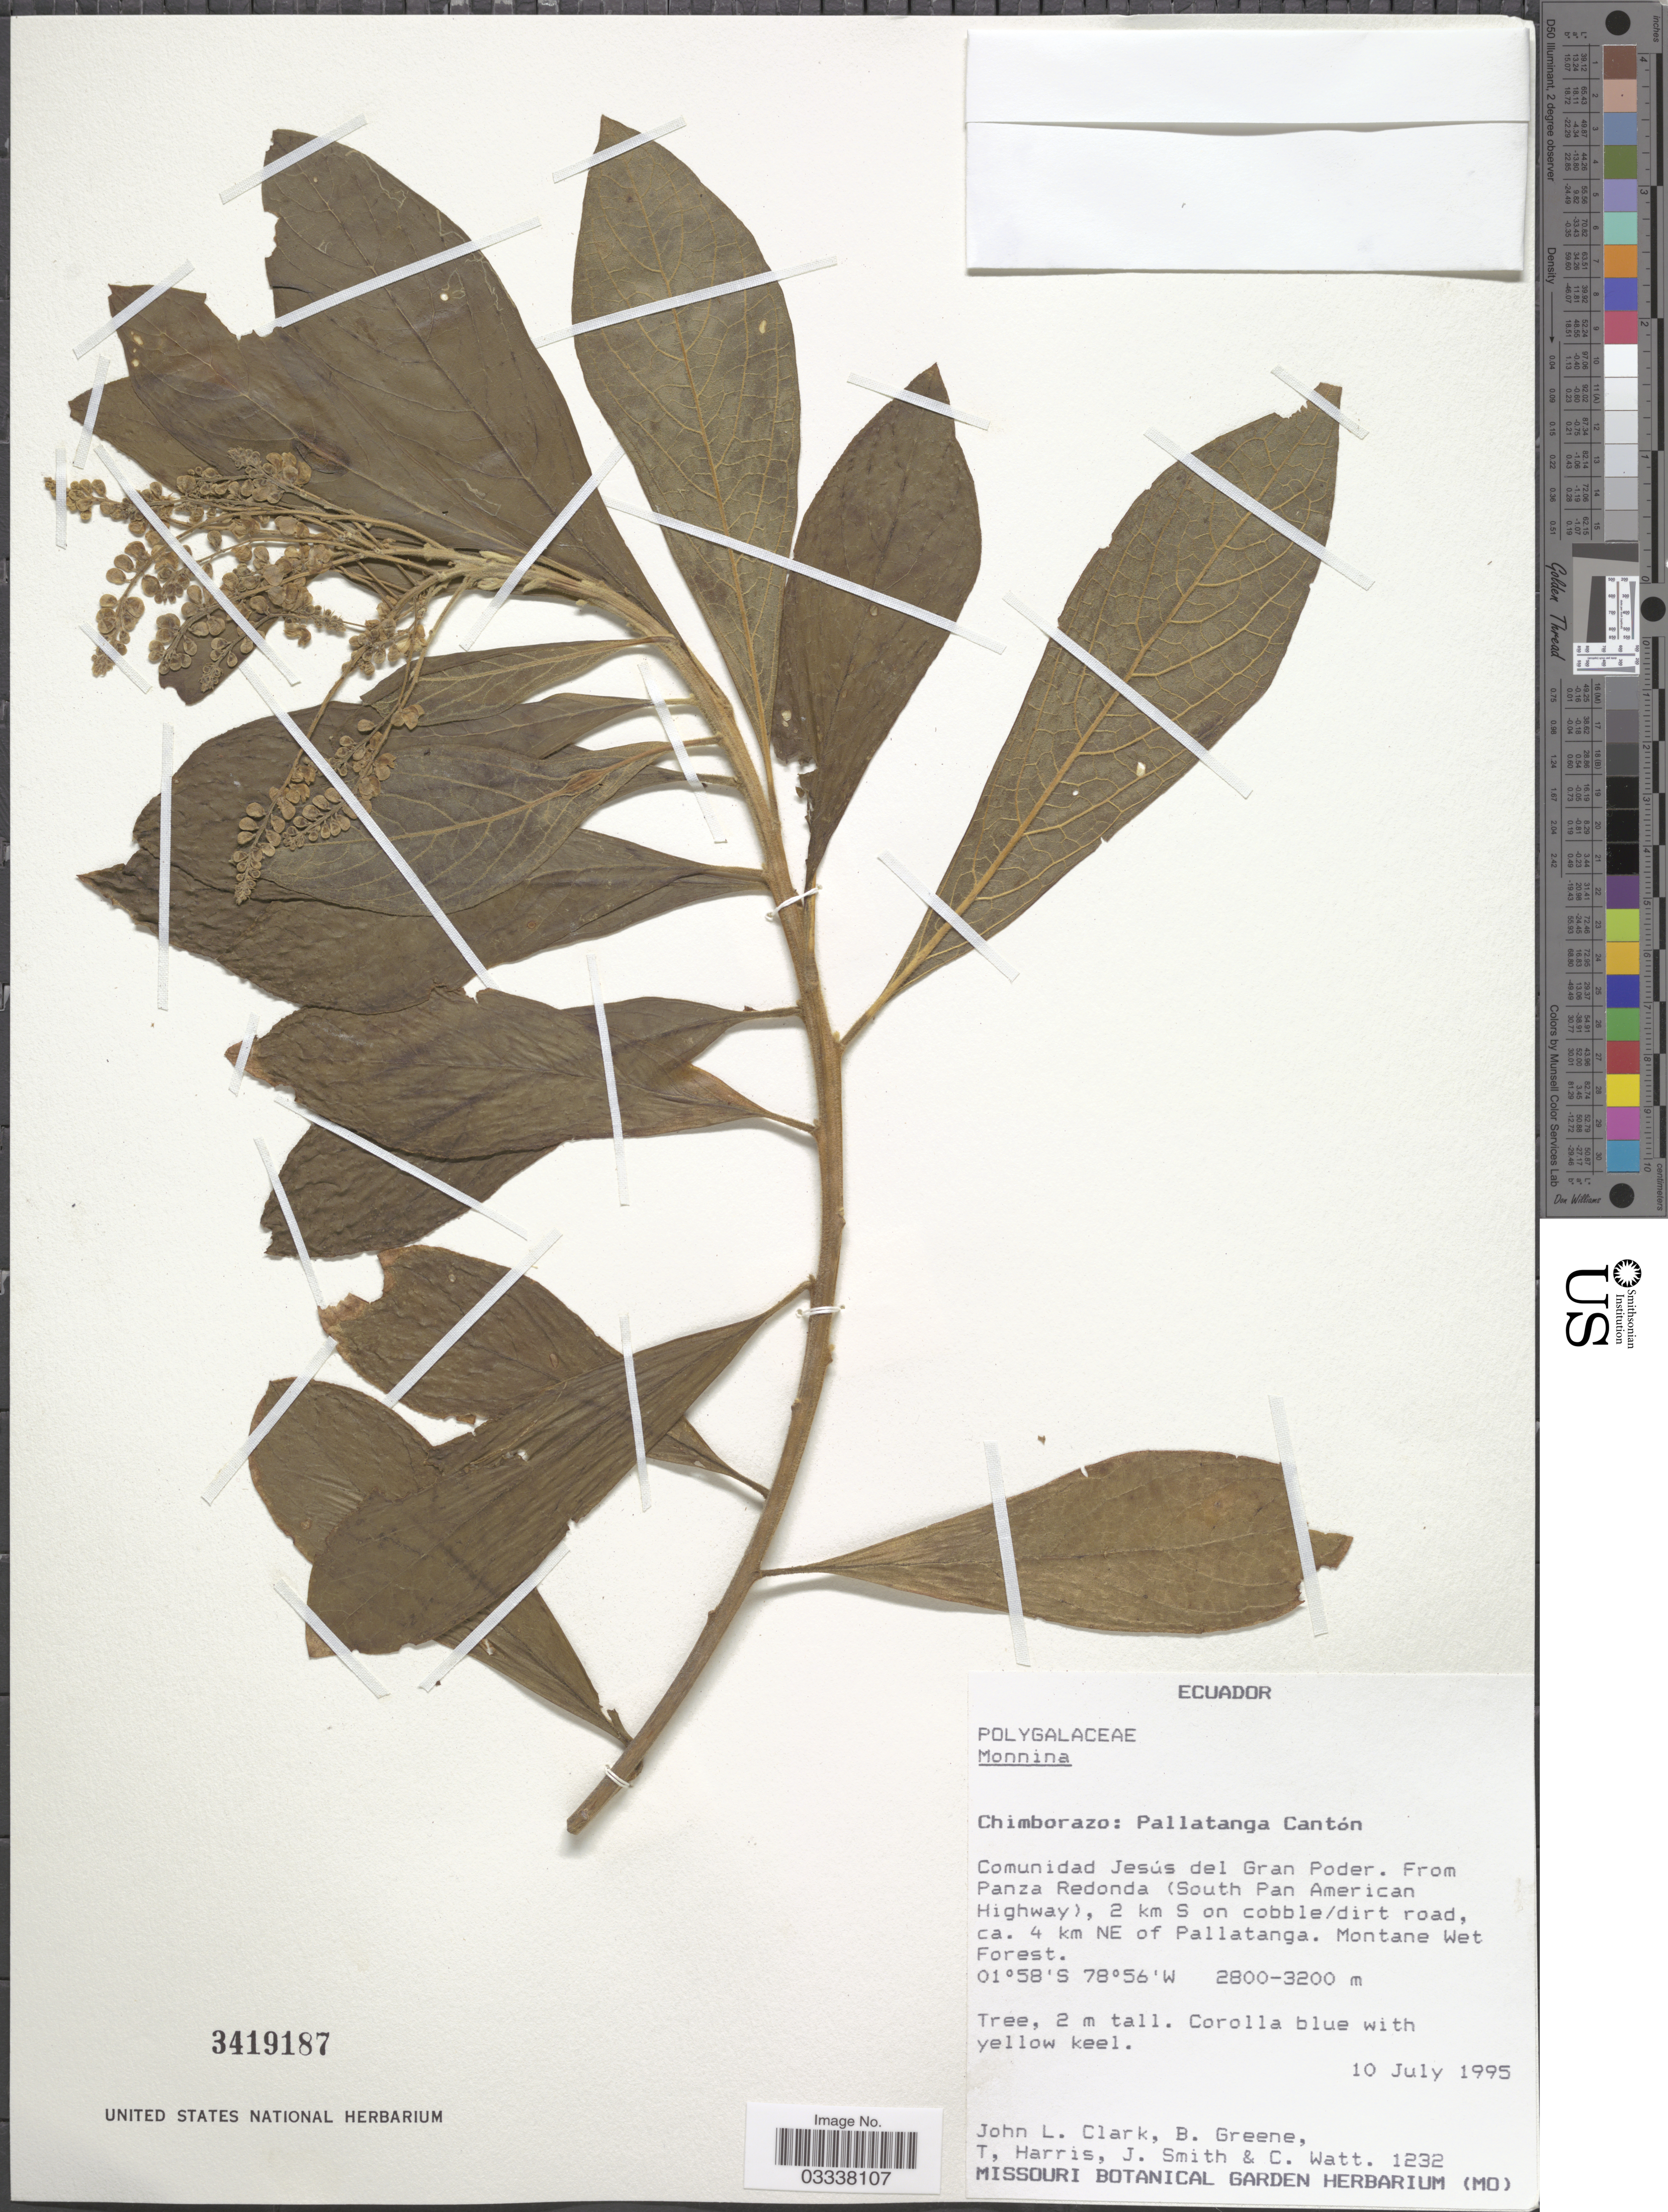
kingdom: Plantae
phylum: Tracheophyta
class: Magnoliopsida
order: Fabales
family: Polygalaceae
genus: Monnina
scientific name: Monnina sp.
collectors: J. L. Clark, B. Greene, T. Harris, J. Smith & C. Watt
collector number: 1232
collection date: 1995-07-10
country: Ecuador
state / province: Chimborazo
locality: Pallatanga Cantón. Comunidad Jesús del Gran Poder. From Panza Redonda (South Pan American Highway), 2 km S on cobble/dirt road, ca. 4 km NE of Pallatanga.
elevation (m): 2800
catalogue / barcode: US 3419187